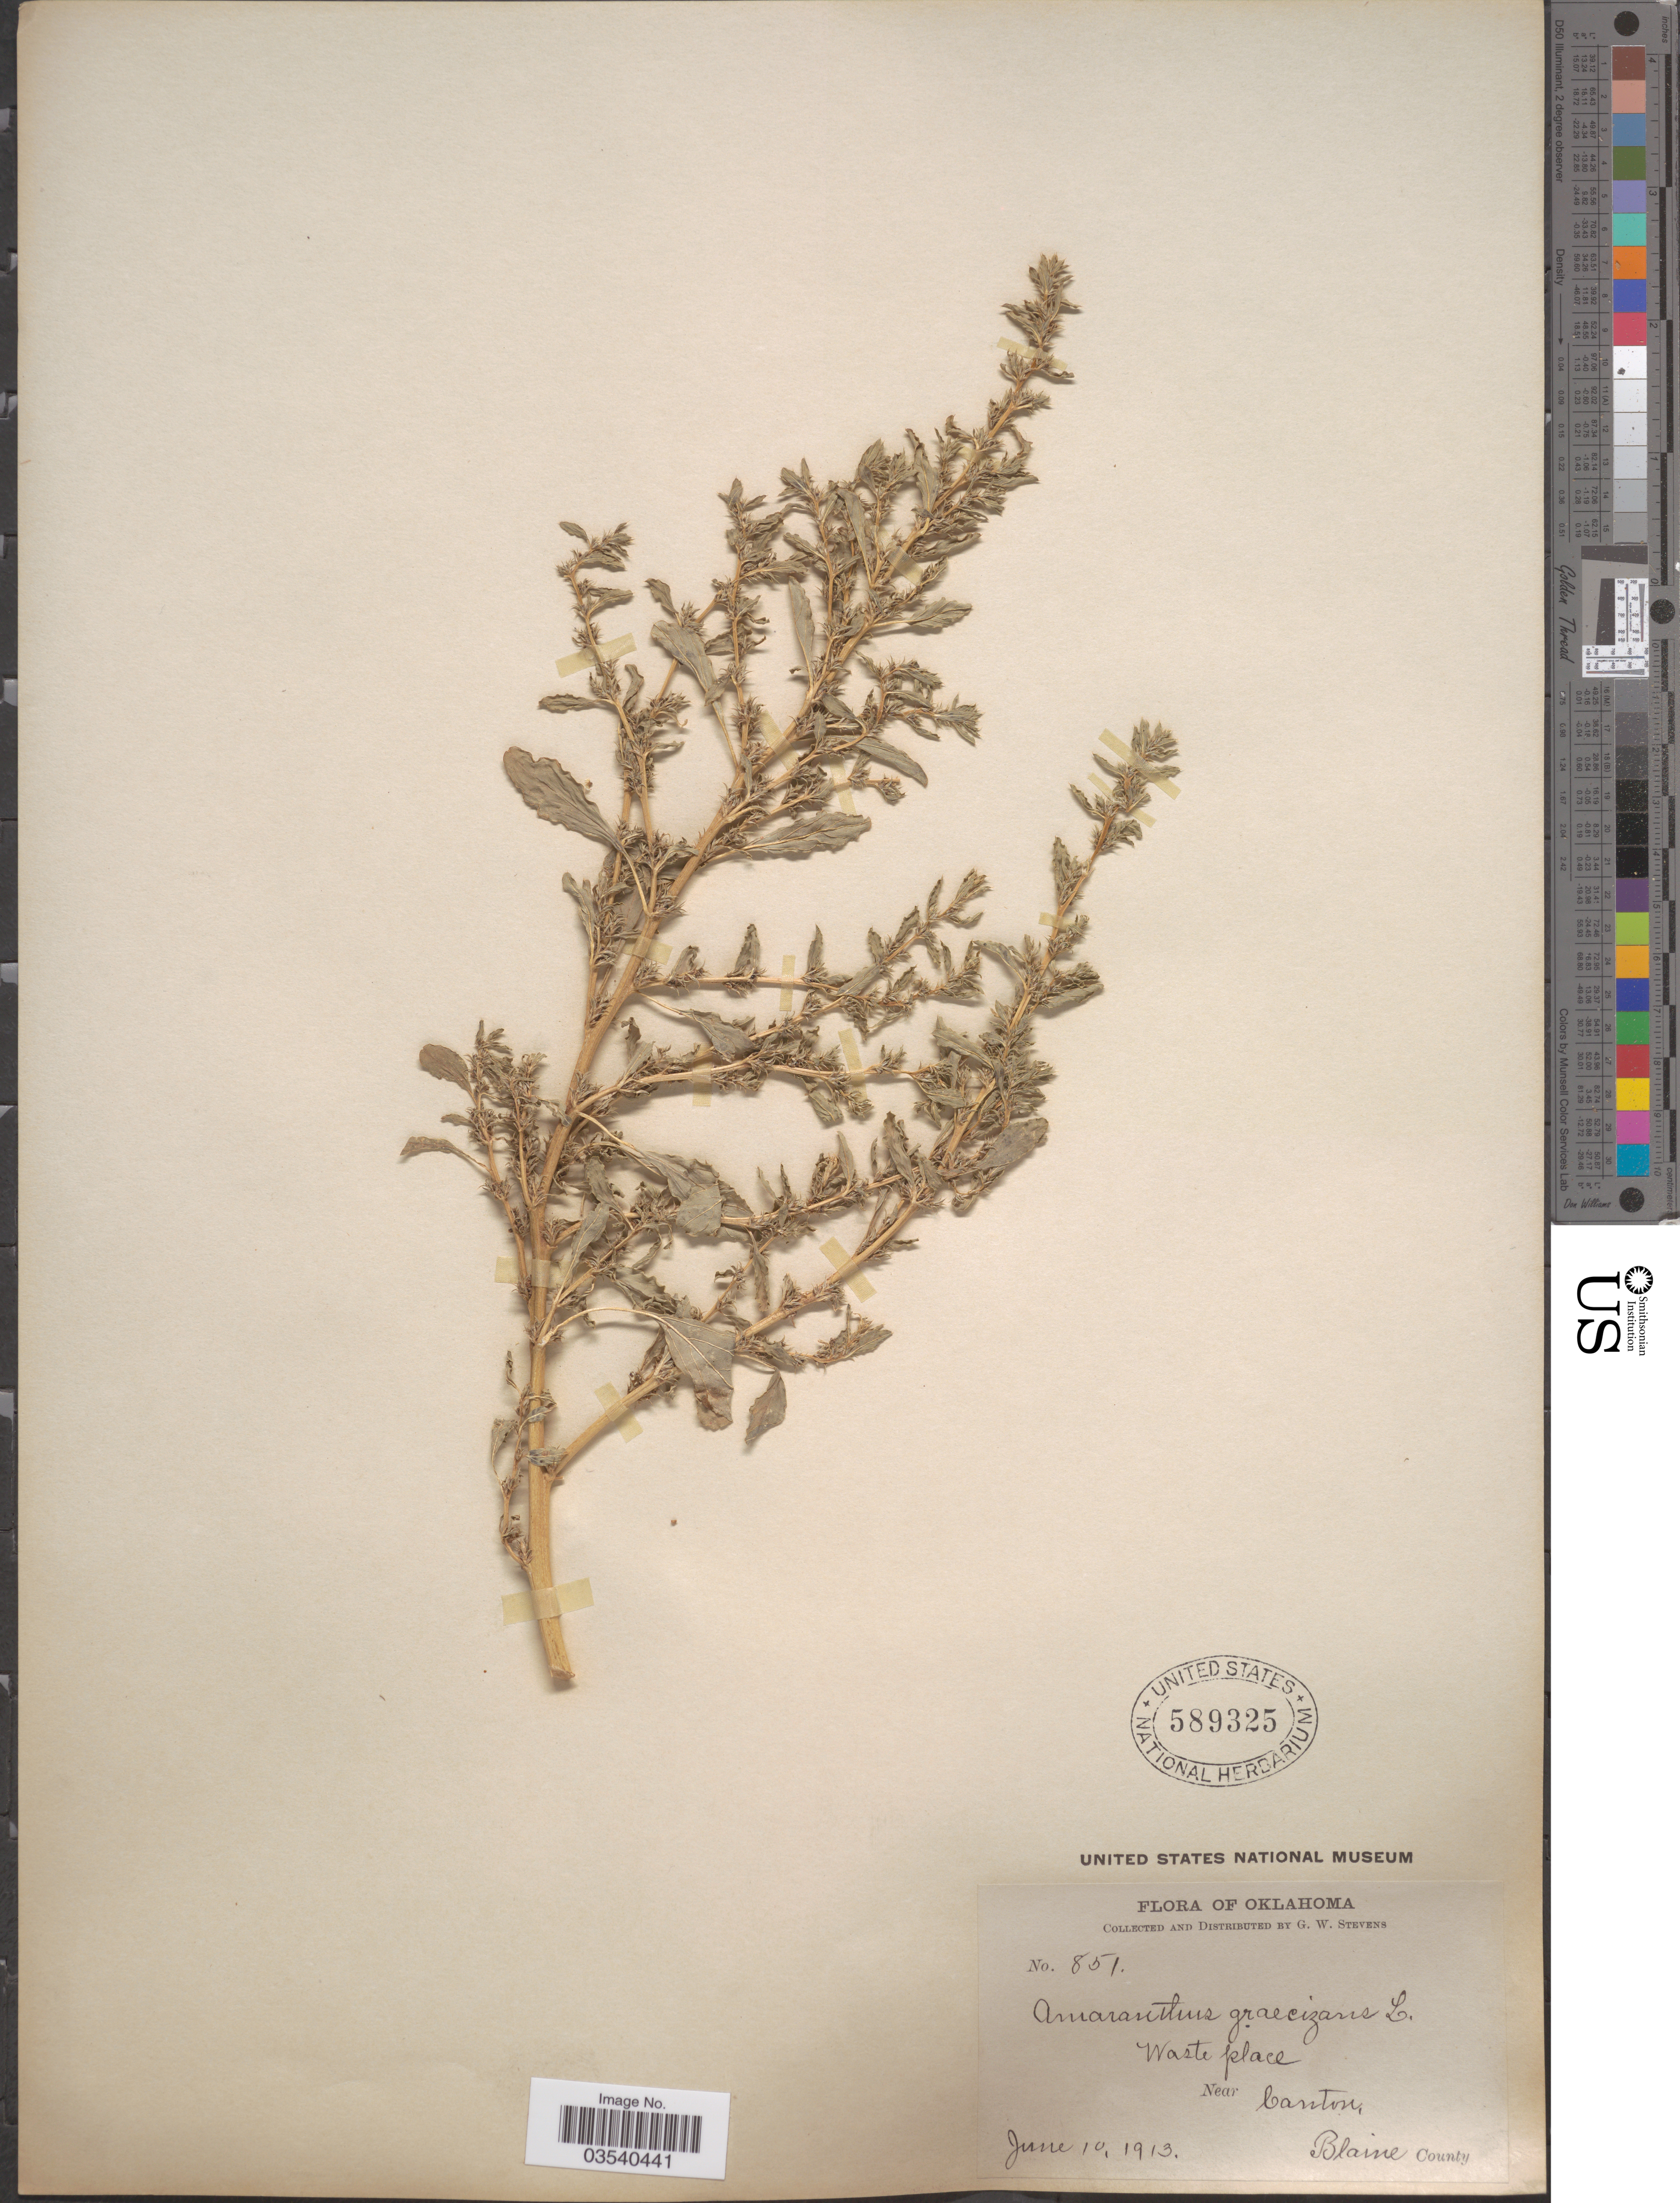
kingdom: Plantae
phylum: Tracheophyta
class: Magnoliopsida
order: Caryophyllales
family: Amaranthaceae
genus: Amaranthus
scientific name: Amaranthus graecizans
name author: L.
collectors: G. W. Stevens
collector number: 851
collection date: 1913-06-10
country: United States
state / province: Oklahoma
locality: Near Canton. Blaine County.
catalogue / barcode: US 589325